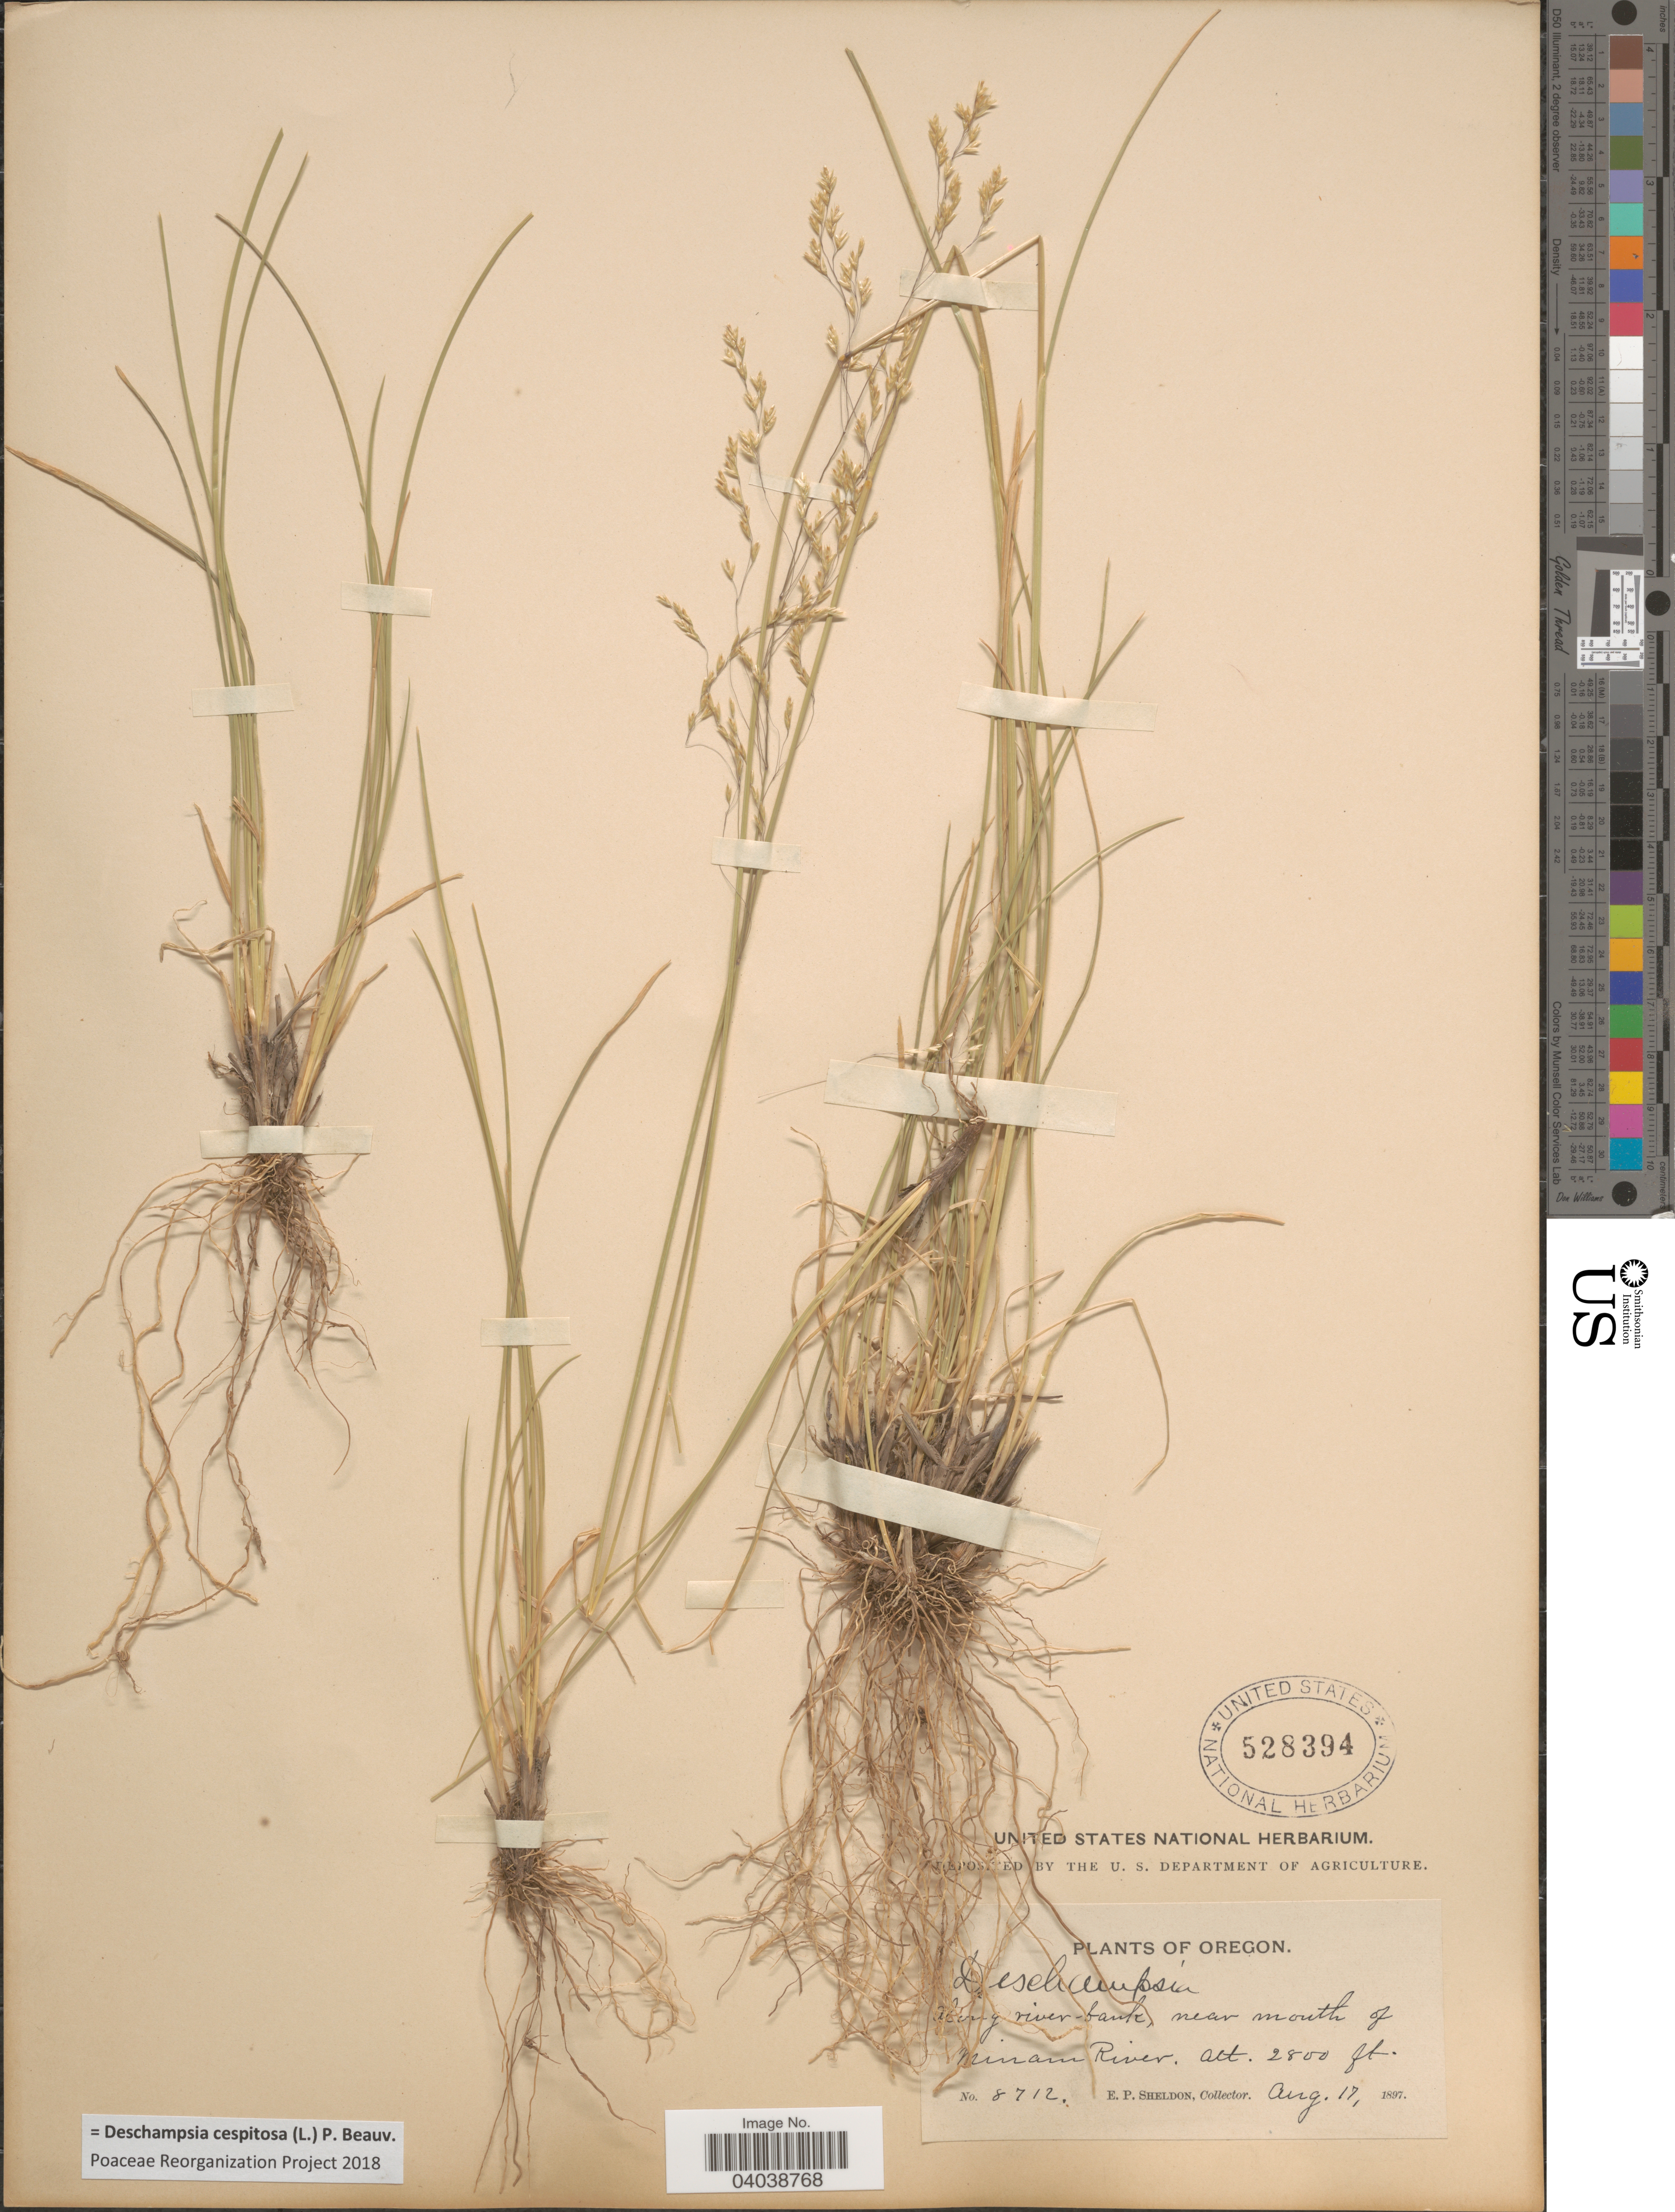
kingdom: Plantae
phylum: Tracheophyta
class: Liliopsida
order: Poales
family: Poaceae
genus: Deschampsia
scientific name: Deschampsia cespitosa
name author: (L.) P. Beauv.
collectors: E. P. Sheldon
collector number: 8712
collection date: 1897-08-17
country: United States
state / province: Oregon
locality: Along river-bank, near mouth of Minam River.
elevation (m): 853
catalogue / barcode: US 528394